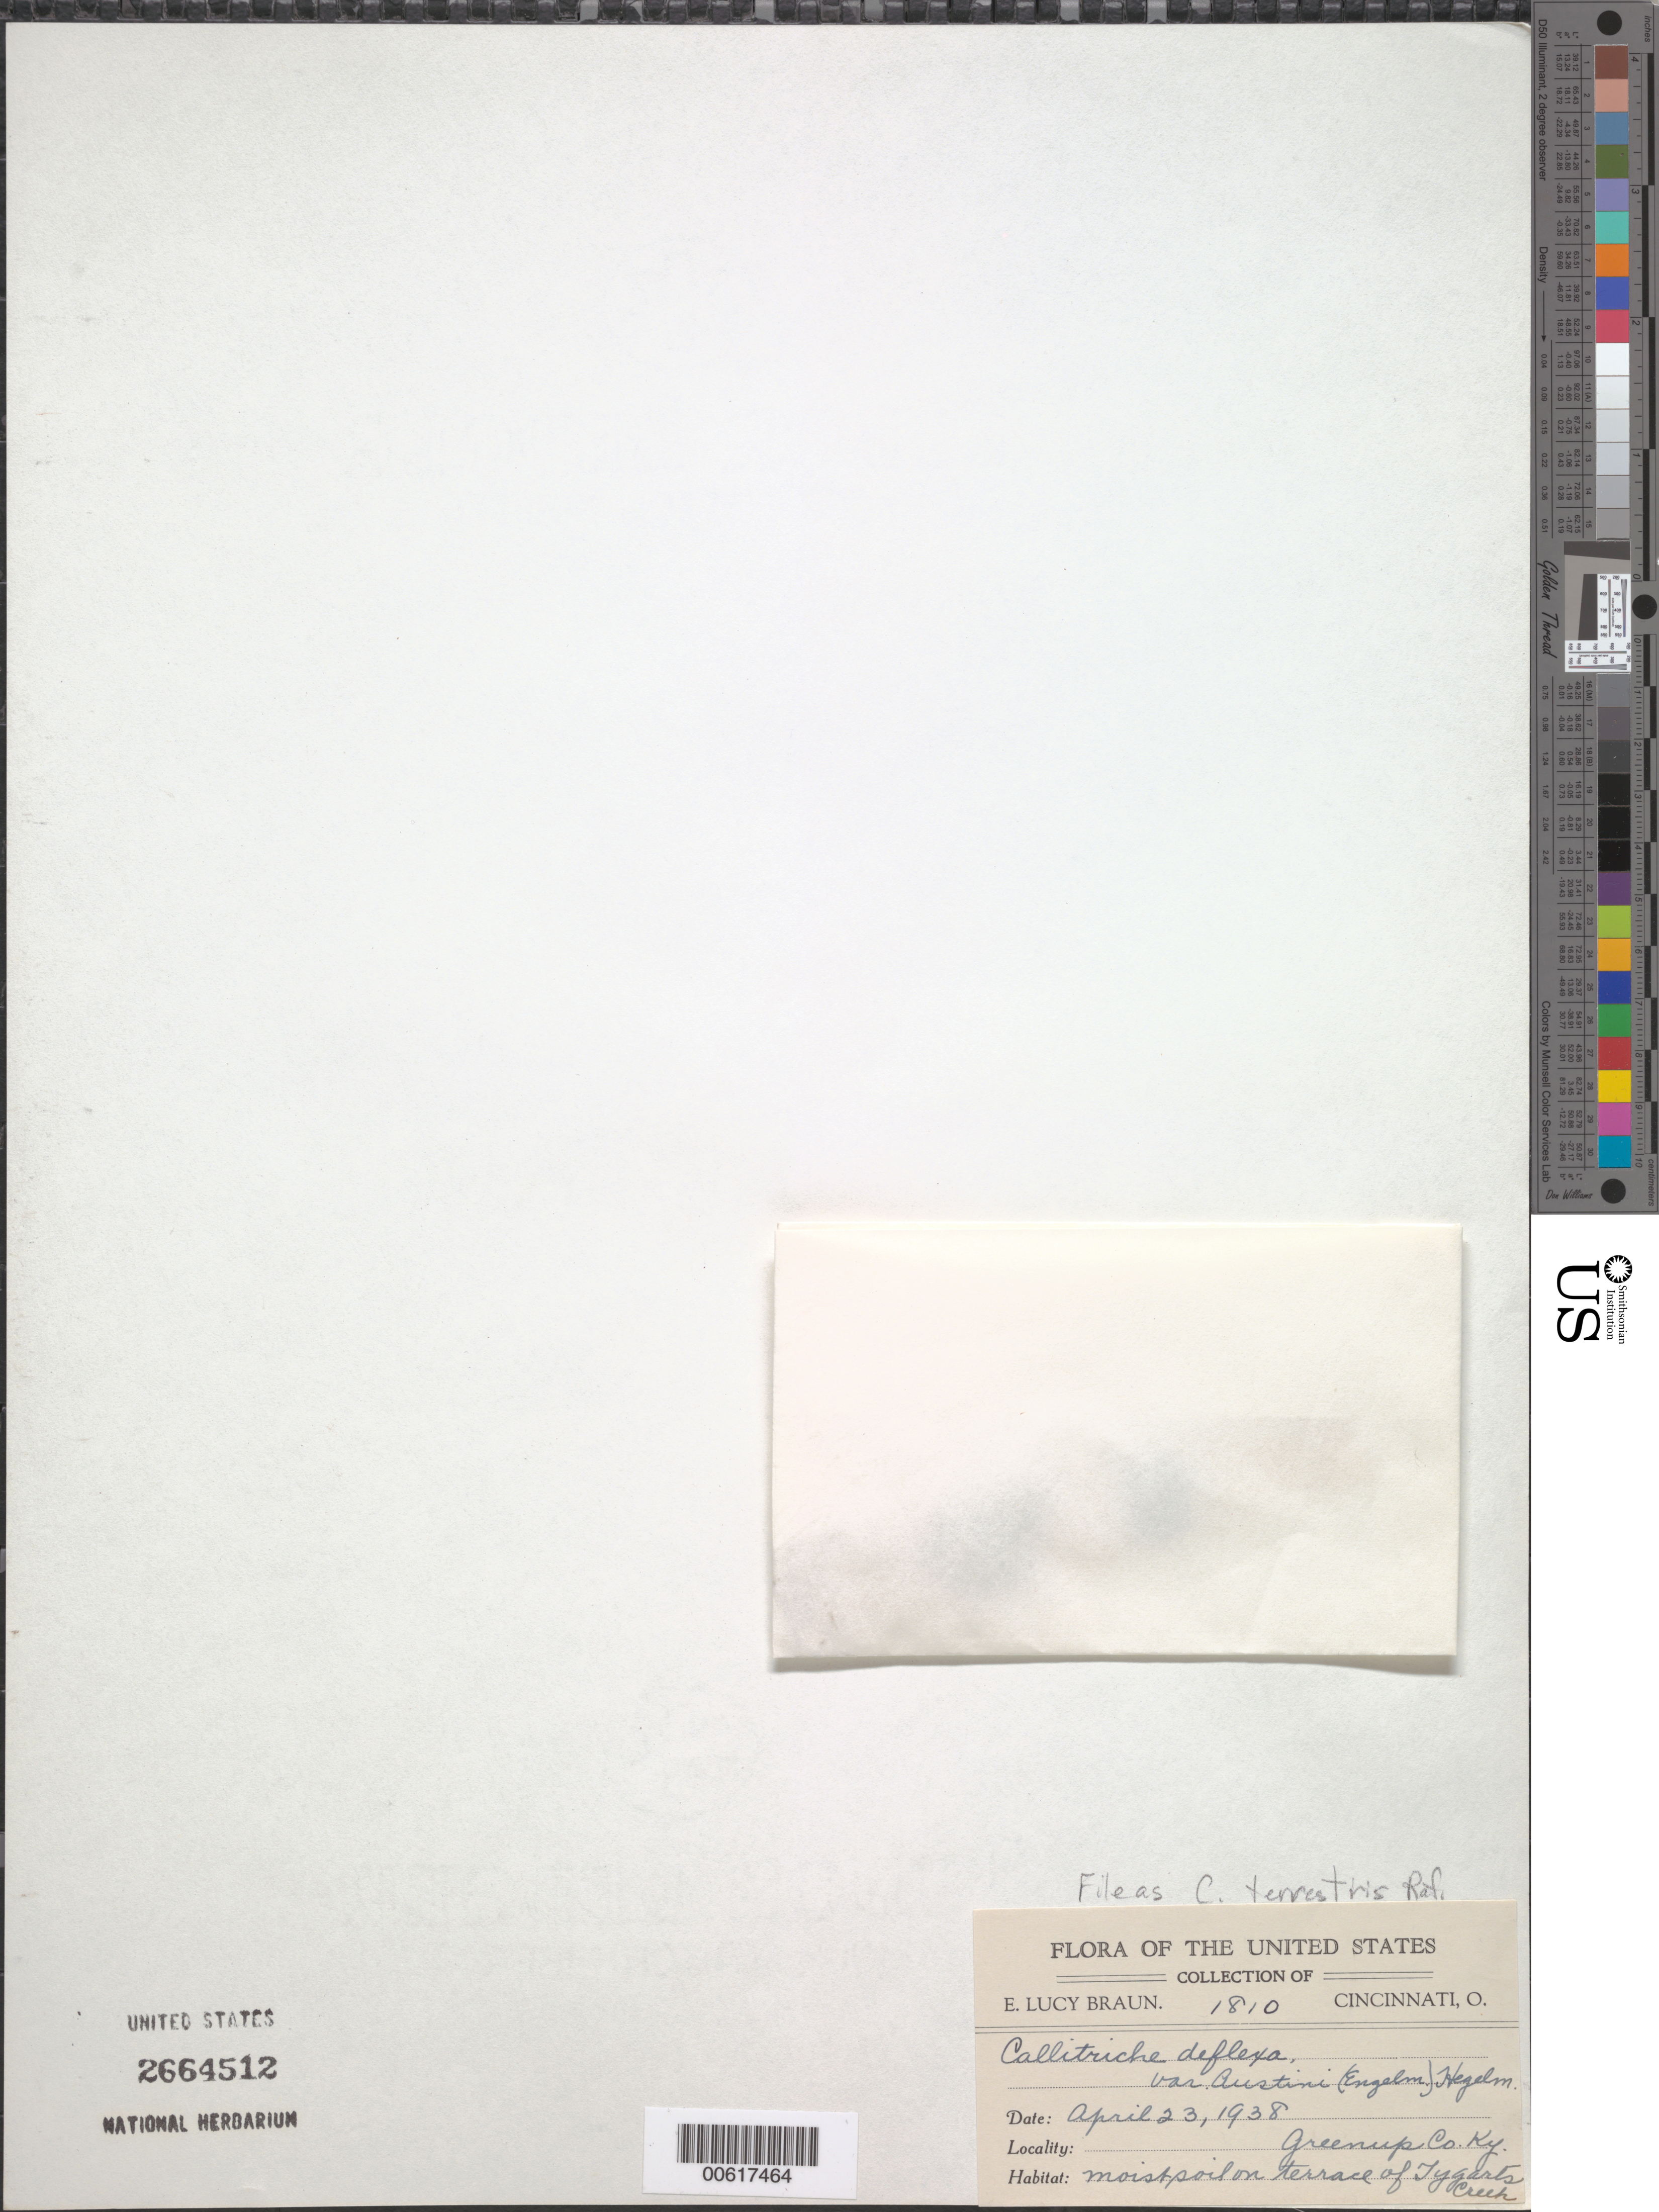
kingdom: Plantae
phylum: Tracheophyta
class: Magnoliopsida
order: Lamiales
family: Plantaginaceae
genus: Callitriche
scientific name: Callitriche terrestris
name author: Raf.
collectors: E. L. Braun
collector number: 1810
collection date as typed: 23 Apr 1938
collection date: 1938-04-23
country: United States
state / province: Kentucky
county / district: Greenup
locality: Tygarts Creek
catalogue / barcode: US 2264512